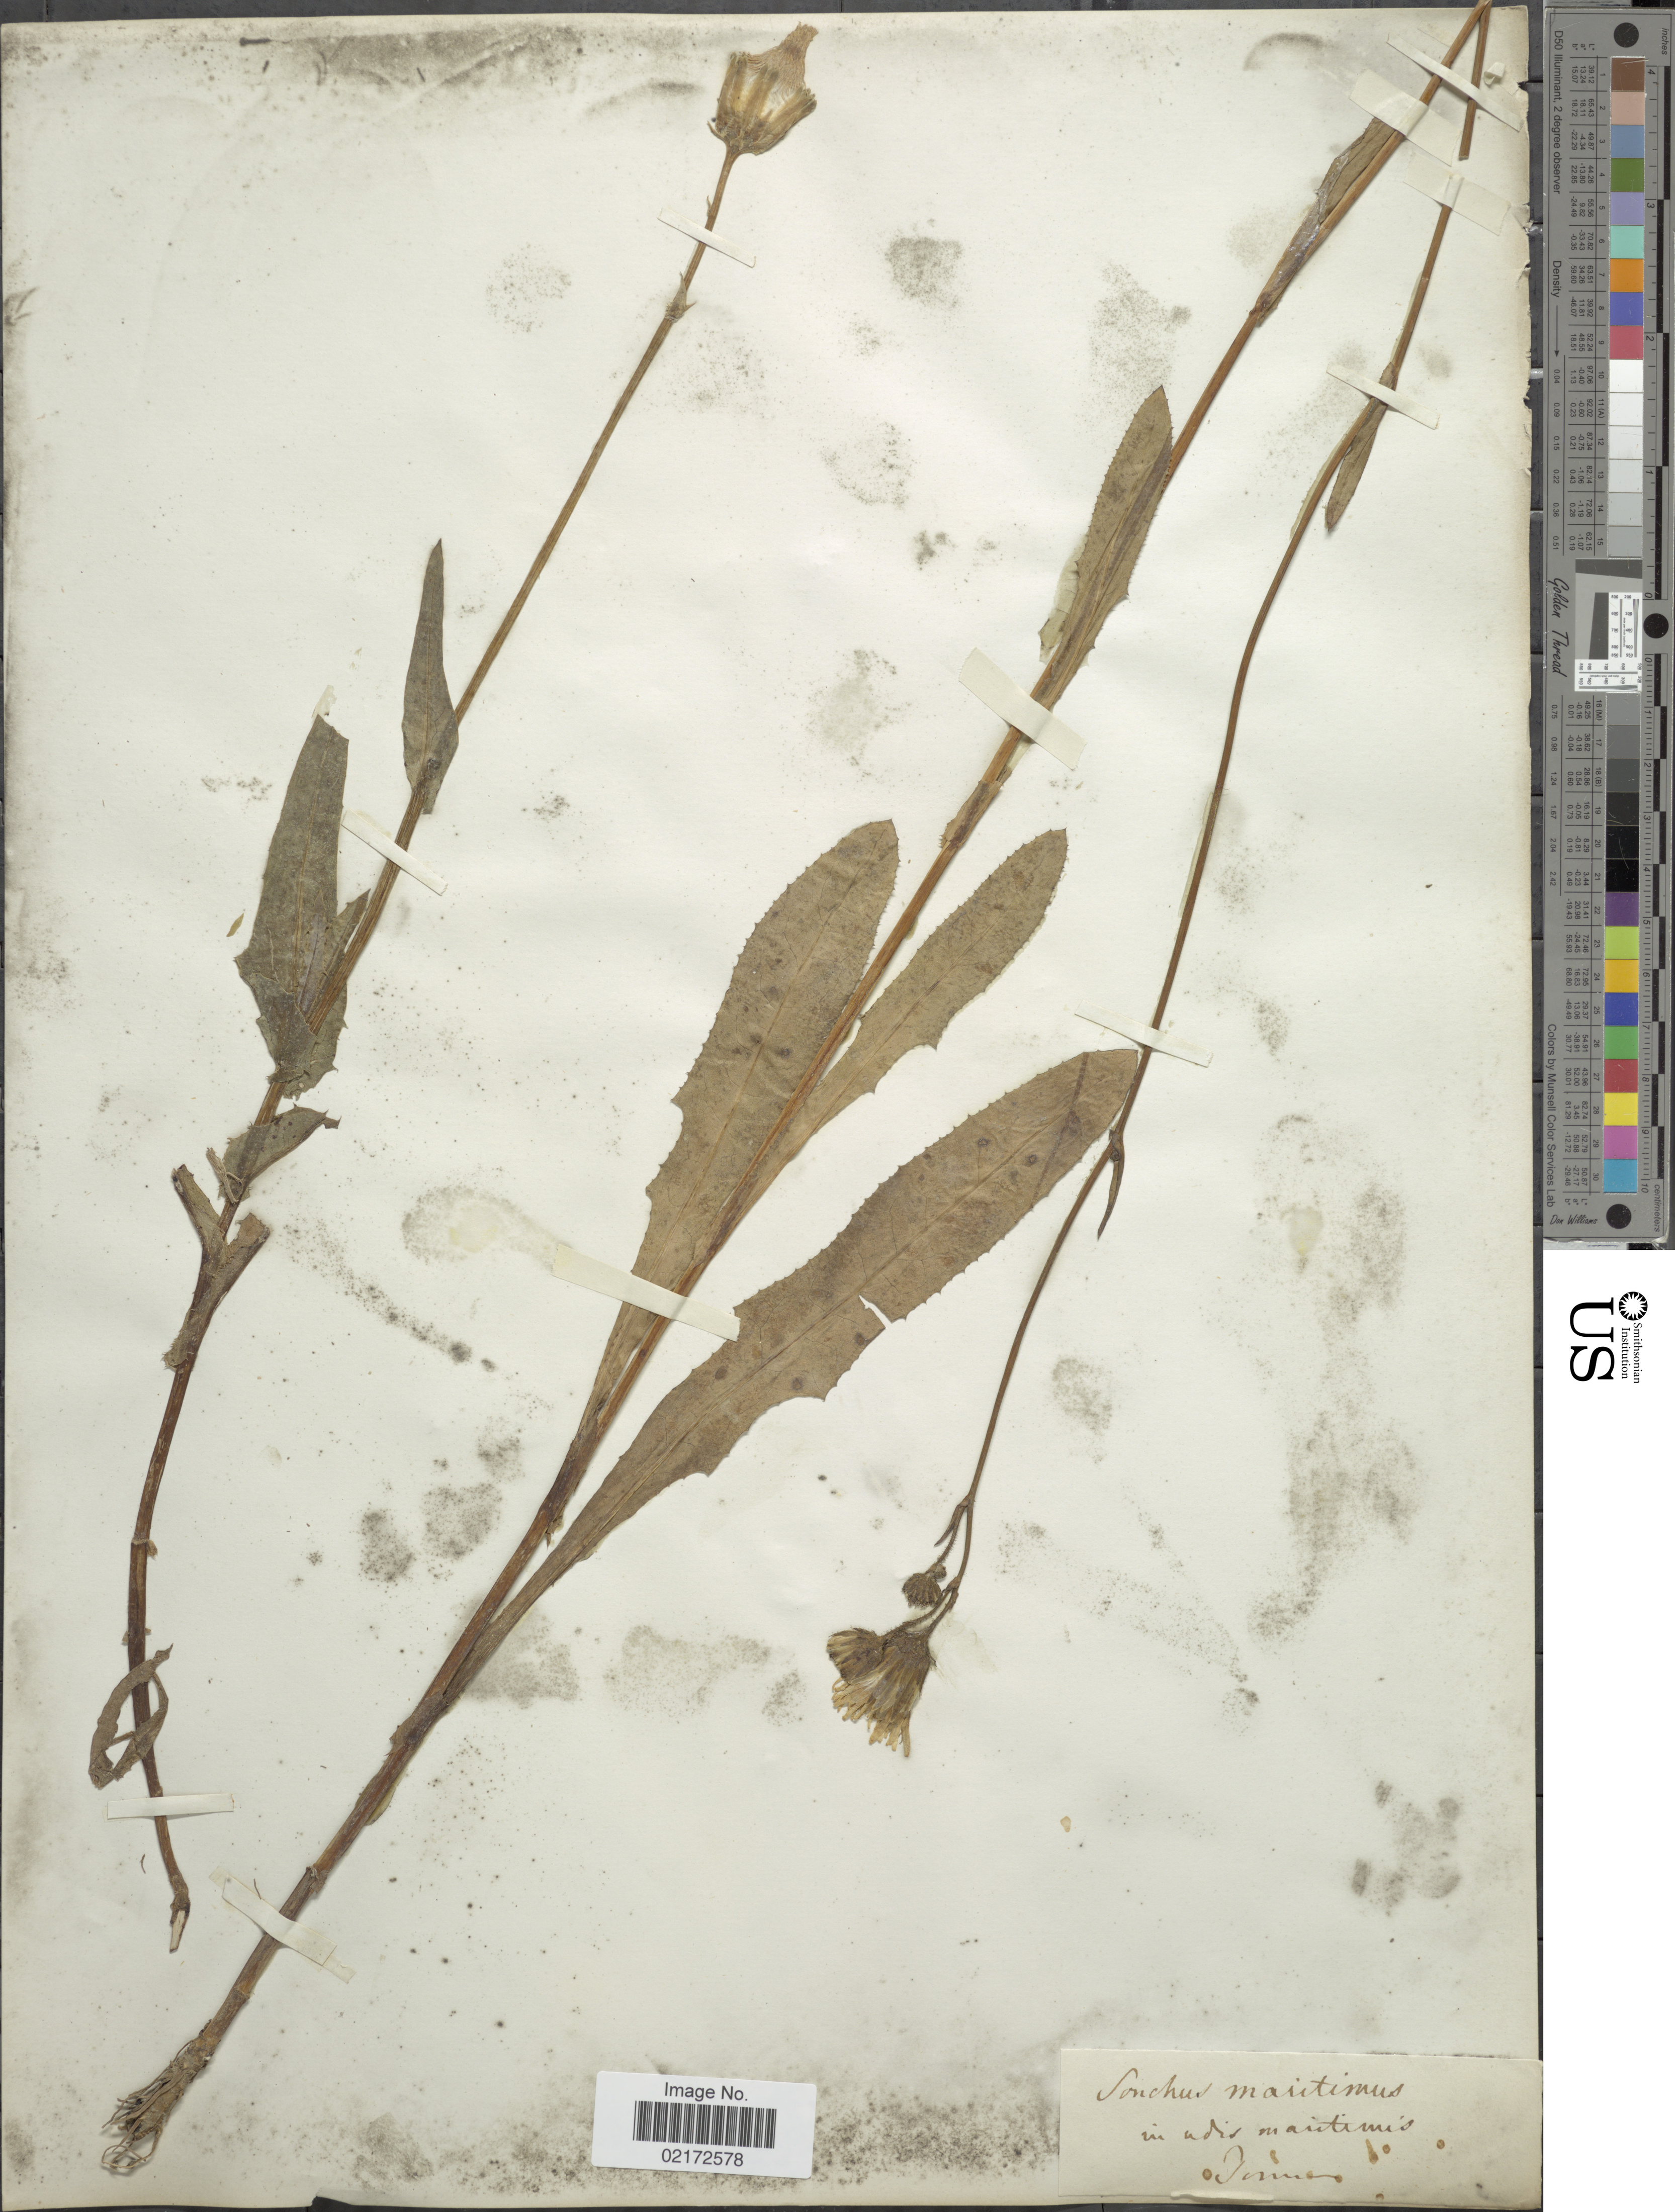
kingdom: Plantae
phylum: Tracheophyta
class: Magnoliopsida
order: Asterales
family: Asteraceae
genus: Sonchus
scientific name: Sonchus maritimus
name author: L.